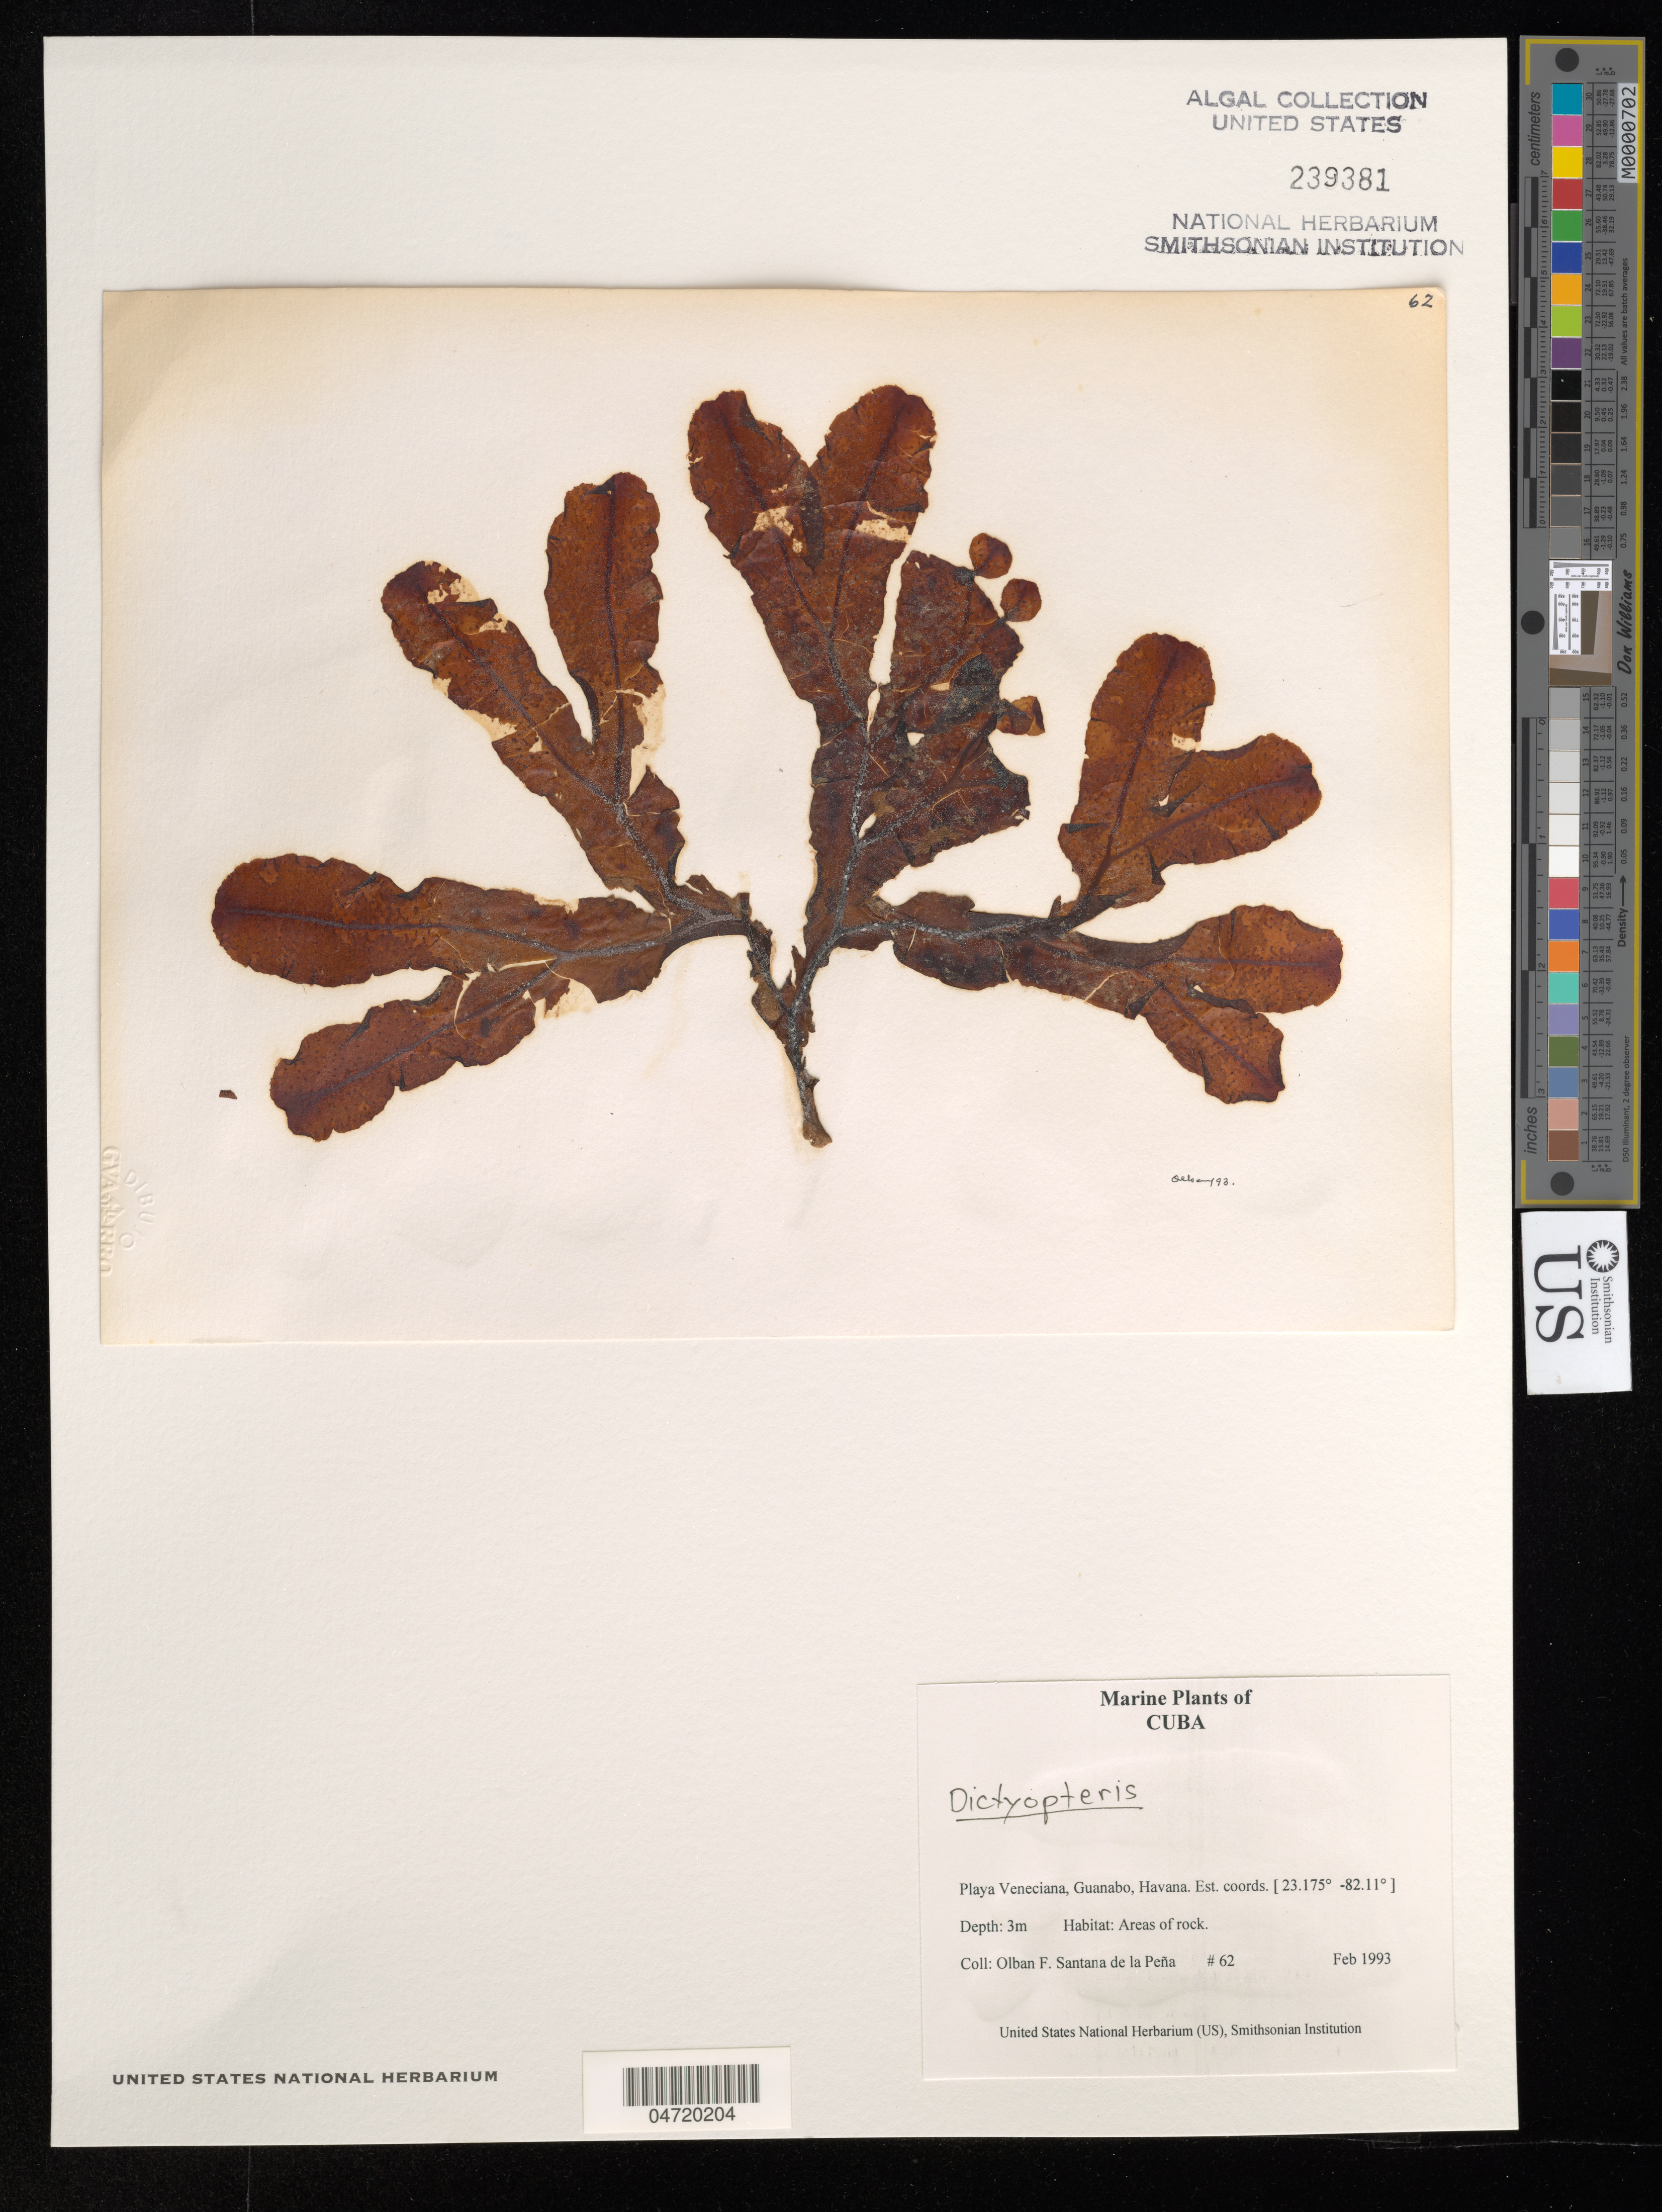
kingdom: Chromista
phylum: Ochrophyta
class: Phaeophyceae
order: Dictyotales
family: Dictyotaceae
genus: Dictyopteris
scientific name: Dictyopteris sp.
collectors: O. Santana de la Peña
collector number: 62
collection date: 1993-02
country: Cuba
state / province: La Habana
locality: Playa Veneciana, Guanabo, Havana.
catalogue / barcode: US 239381